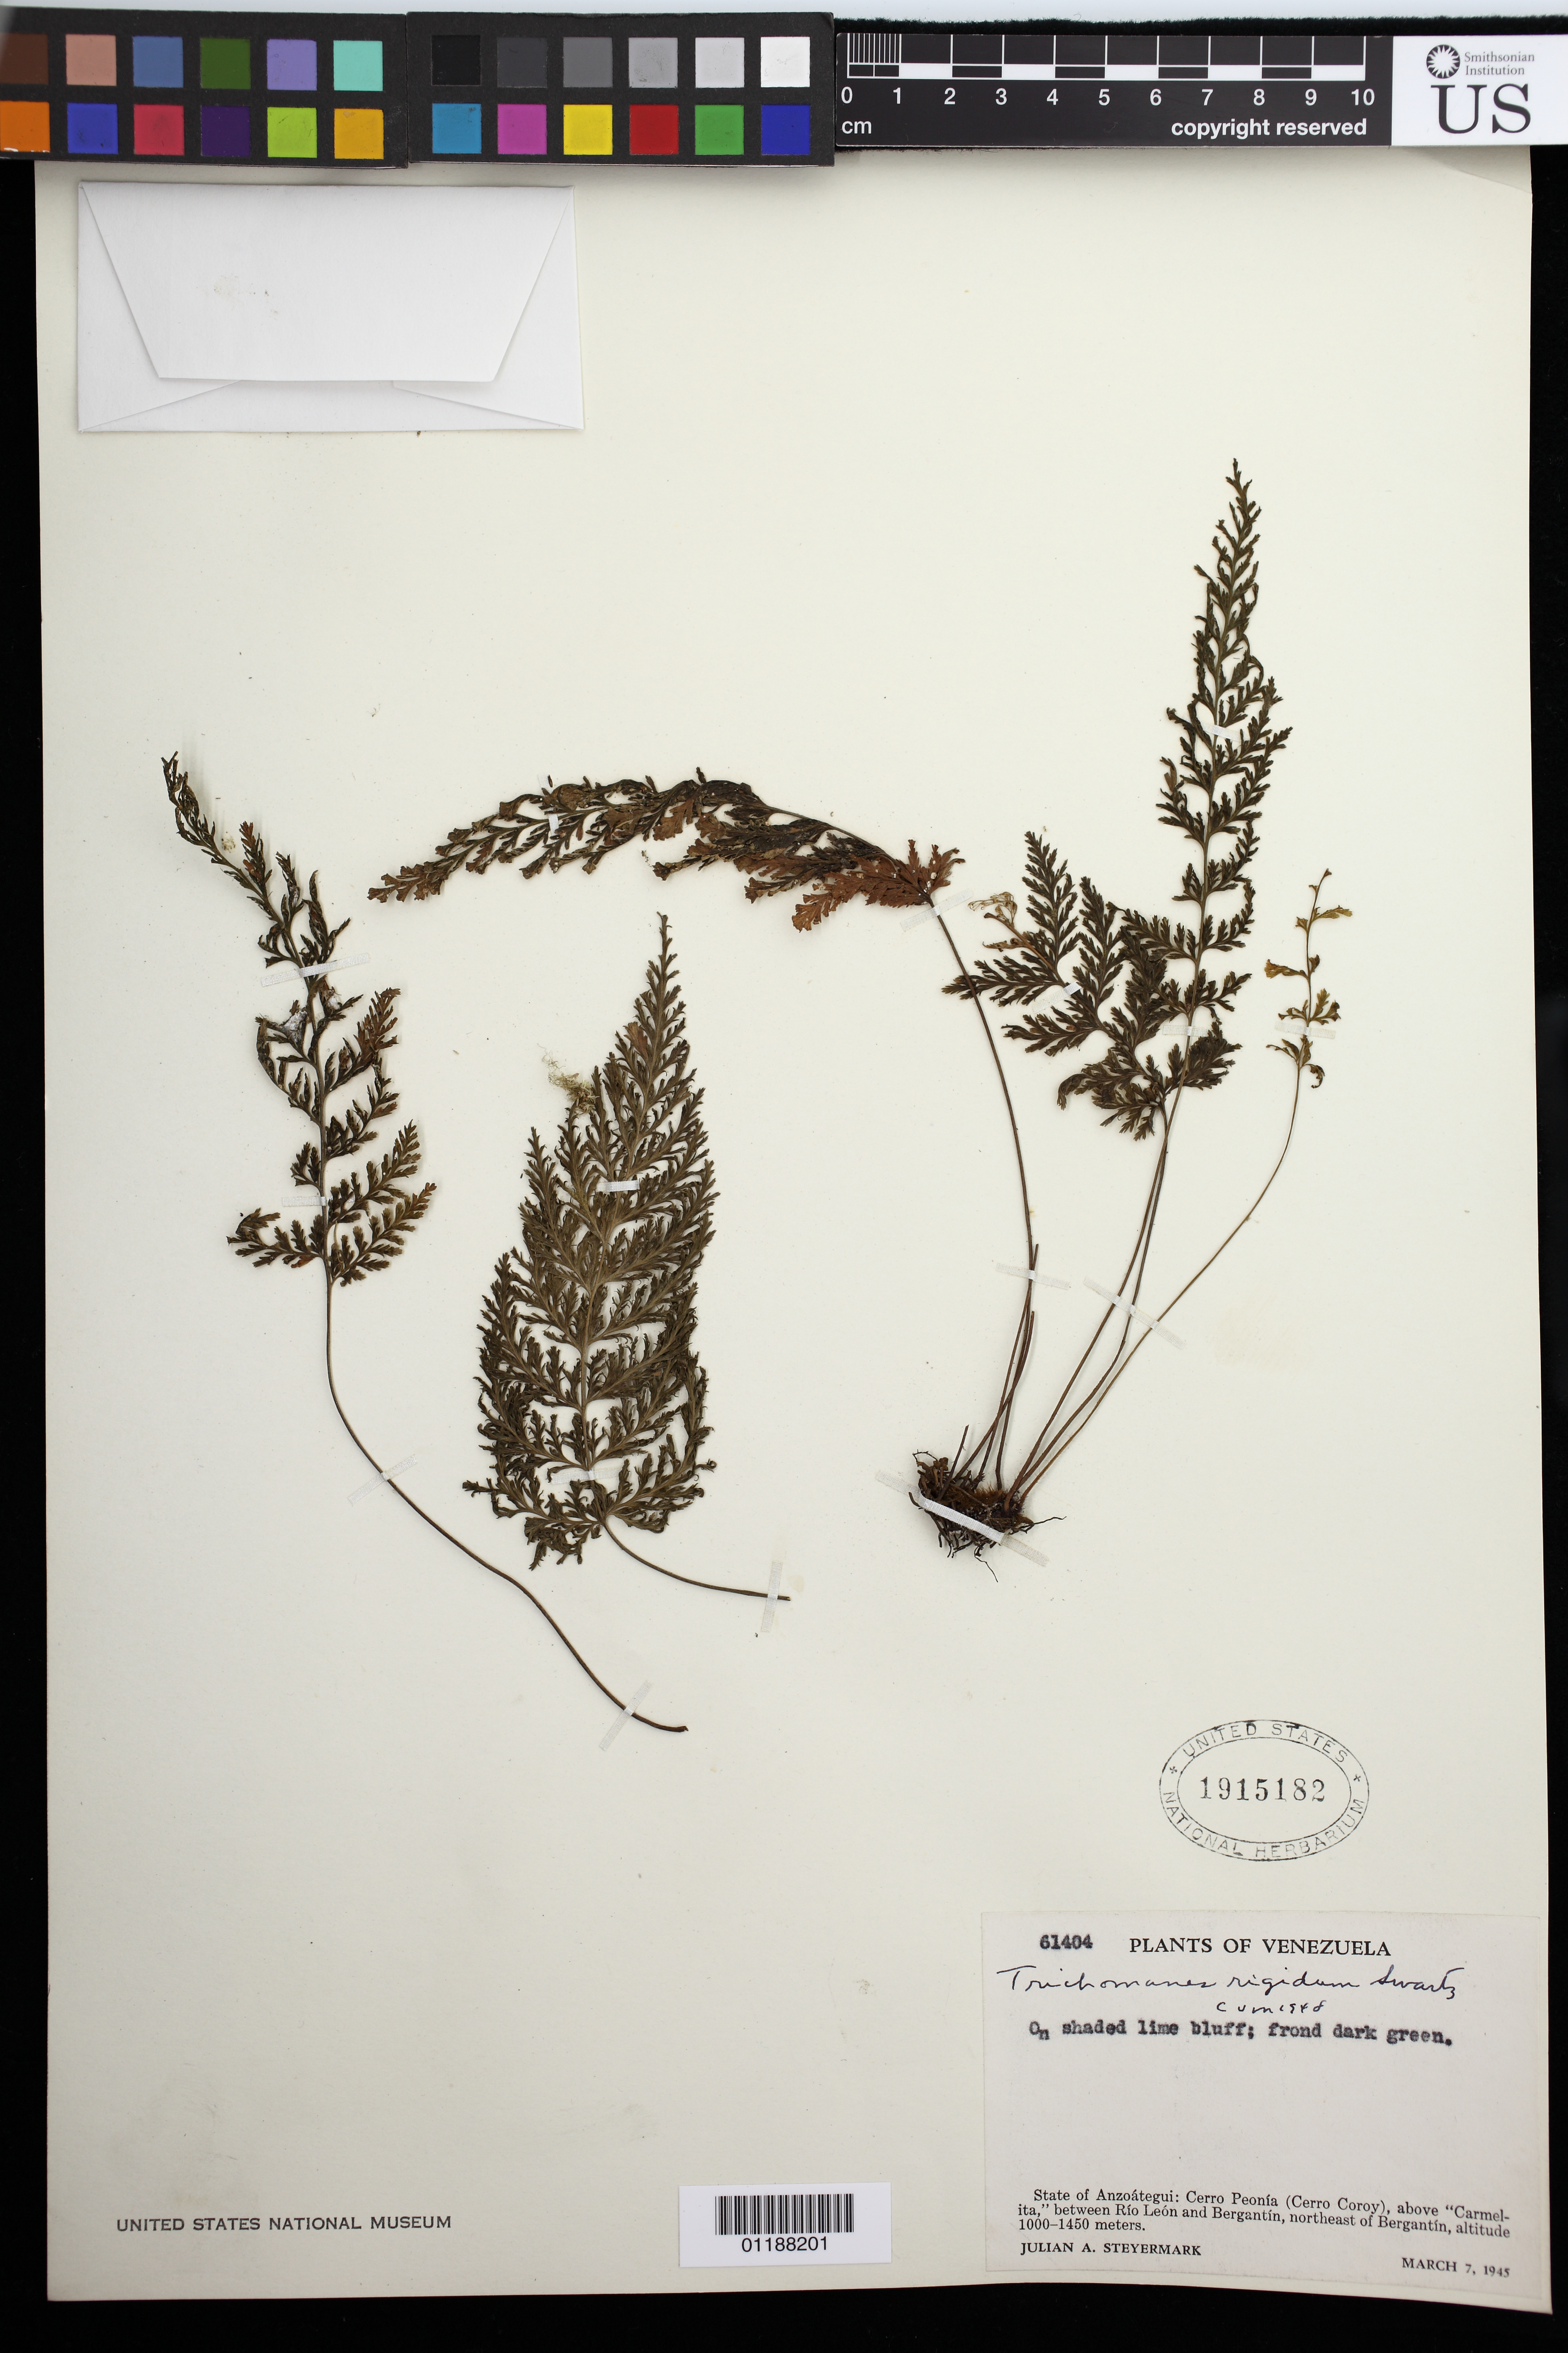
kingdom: Plantae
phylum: Tracheophyta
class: Polypodiopsida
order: Hymenophyllales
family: Hymenophyllaceae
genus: Abrodictyum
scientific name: Abrodictyum rigidum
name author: (Sw.) Ebihara & Dubuisson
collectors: J. Steyermark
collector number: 61404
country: Venezuela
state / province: Anzoátegui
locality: Cerro Peonia, Cerro Coroy, above Carmelita, between Rio Leon and Bergantin, NE of Bergantin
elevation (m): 1000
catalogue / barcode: US 1915182